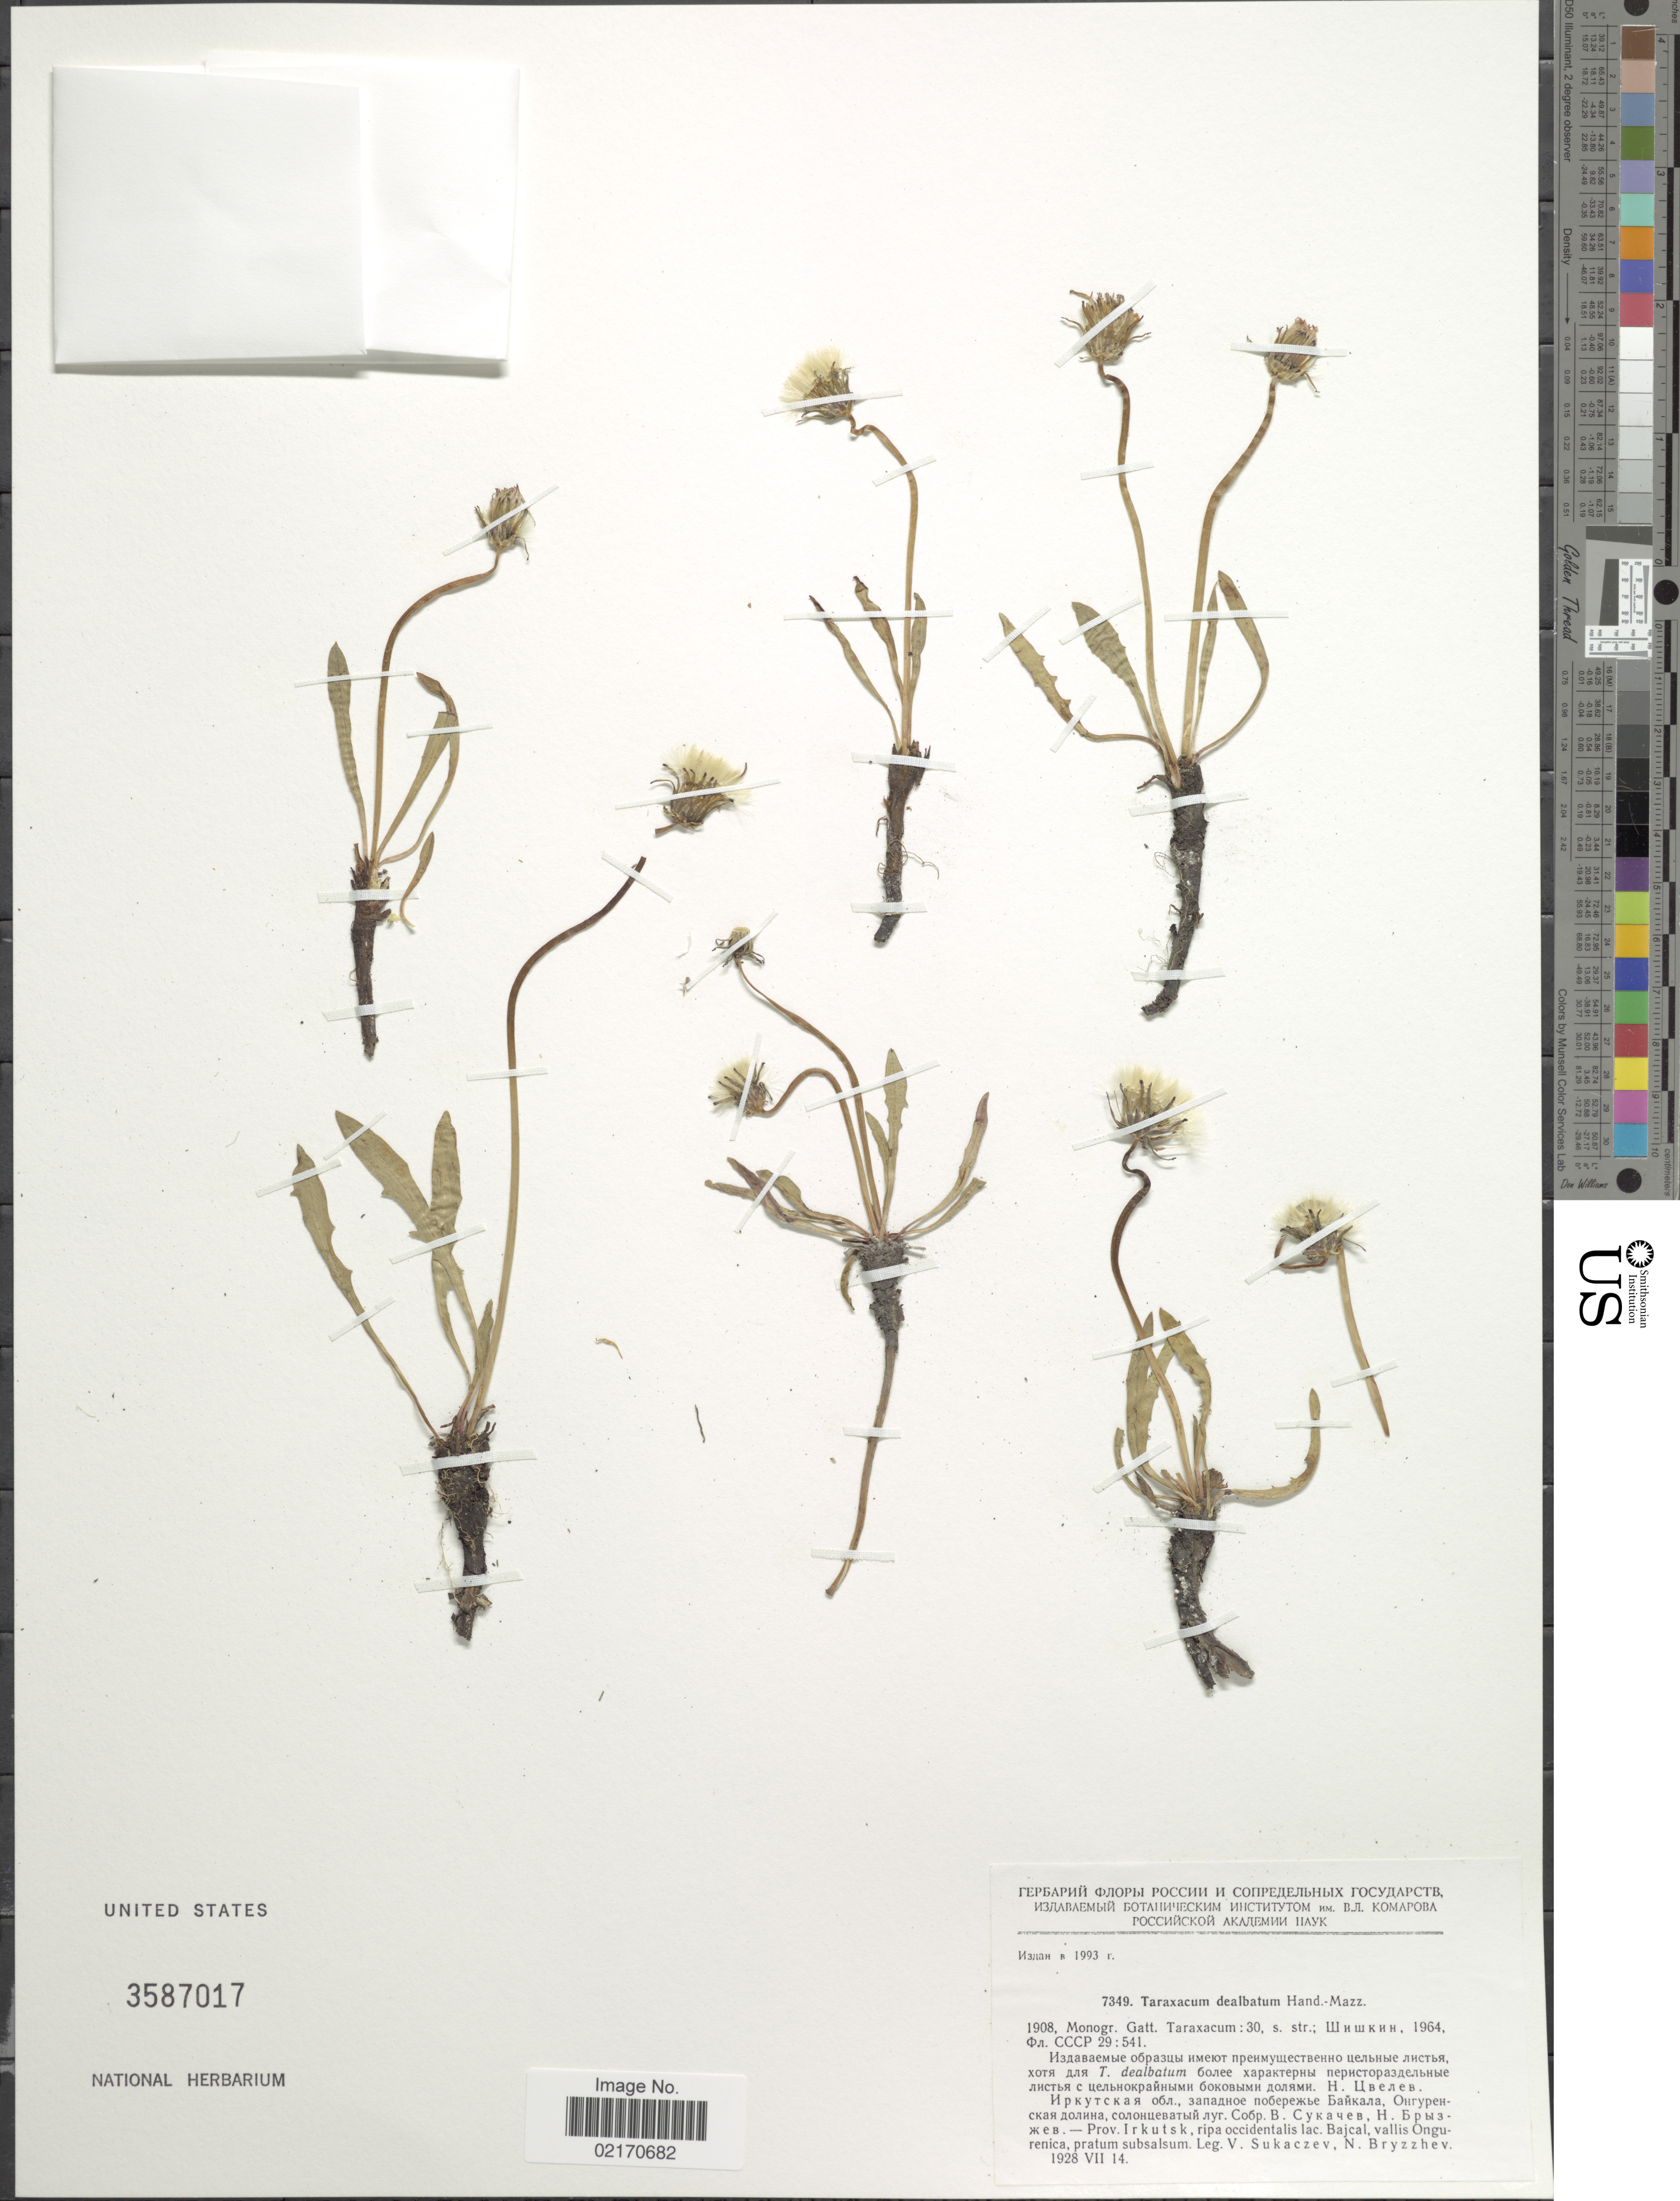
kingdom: Plantae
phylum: Tracheophyta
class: Magnoliopsida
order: Asterales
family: Asteraceae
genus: Taraxacum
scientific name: Taraxacum dealbatum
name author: Hand.-Mazz.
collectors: V. Sukaczev & N. Bryzzhev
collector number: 7349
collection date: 1928-07-14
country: Russian Federation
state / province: Irkutsk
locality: Ripa occidentalis lac. Bajcal, vallis Ongurenica, pratum subsalum.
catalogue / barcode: US 3587017